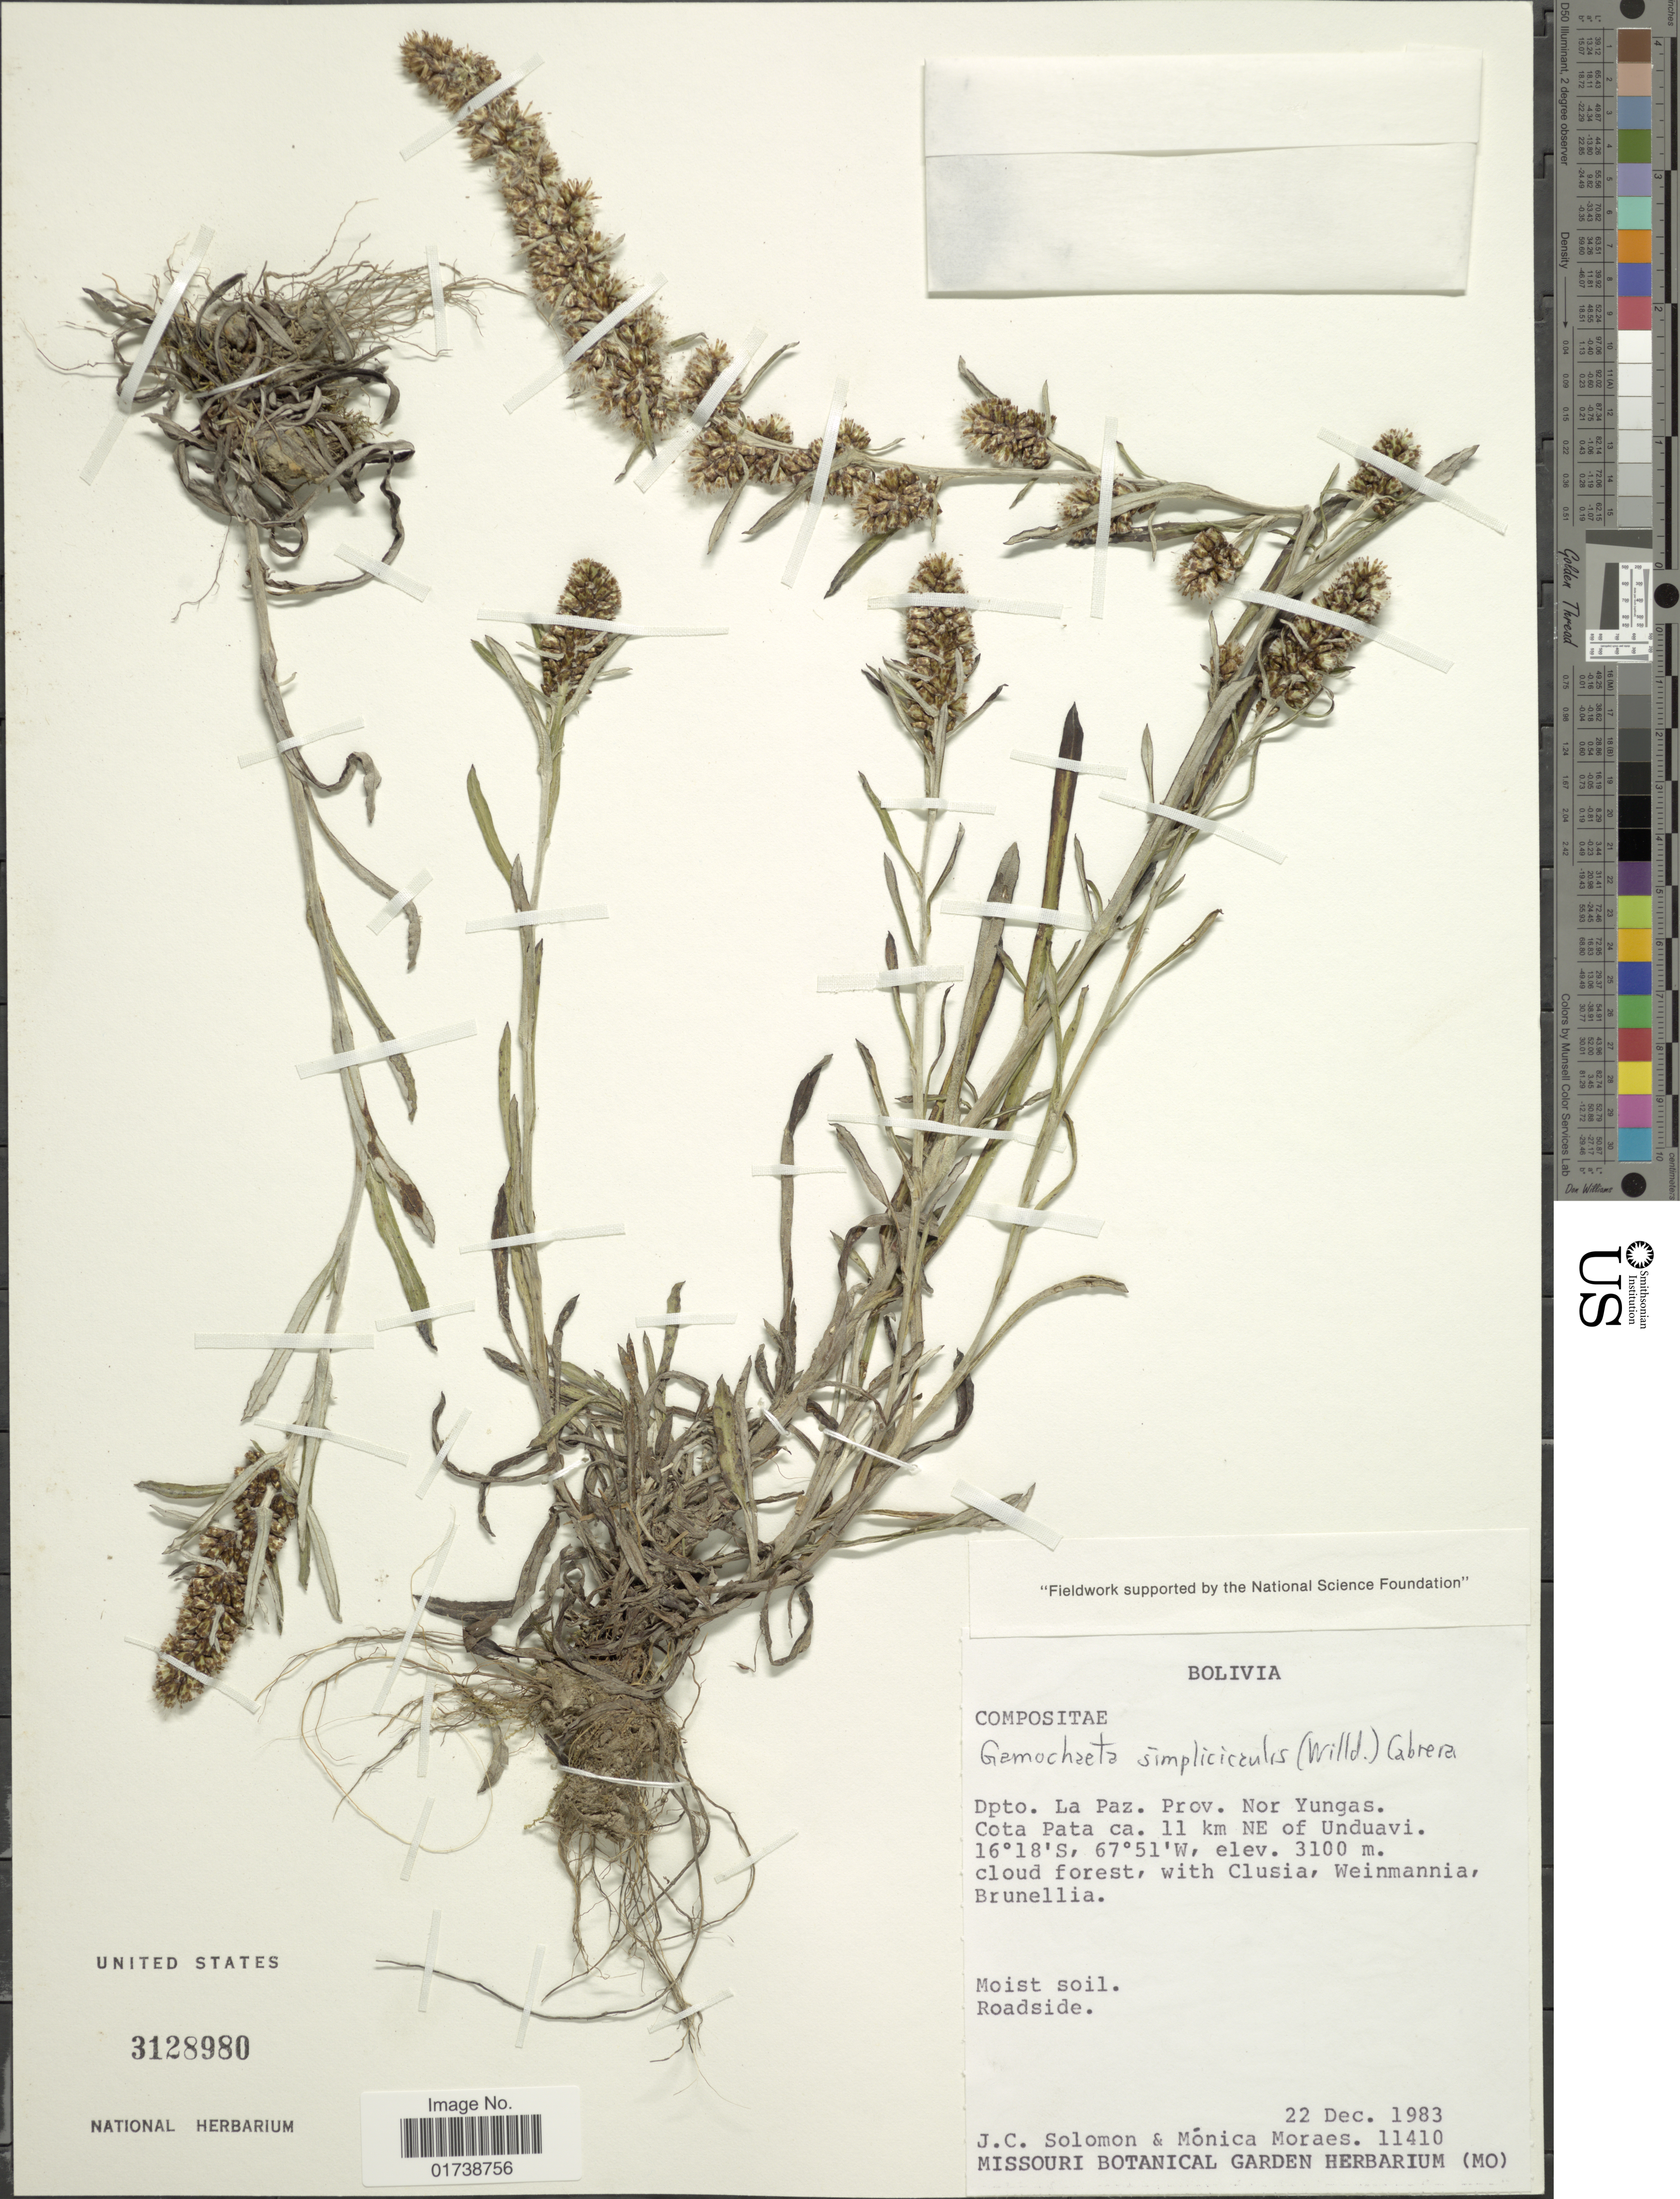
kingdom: Plantae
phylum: Tracheophyta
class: Magnoliopsida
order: Asterales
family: Asteraceae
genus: Gamochaeta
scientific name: Gamochaeta simplicicaulis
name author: (Willd. ex Spreng.) Cabrera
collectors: J. C. Solomon & M. Moraes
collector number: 11410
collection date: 1983-12-22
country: Bolivia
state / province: La Paz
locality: Prov. Nor Yungas, Cota Pata Ca. 11 km NE of Unduavi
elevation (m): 3100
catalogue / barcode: US 3128980